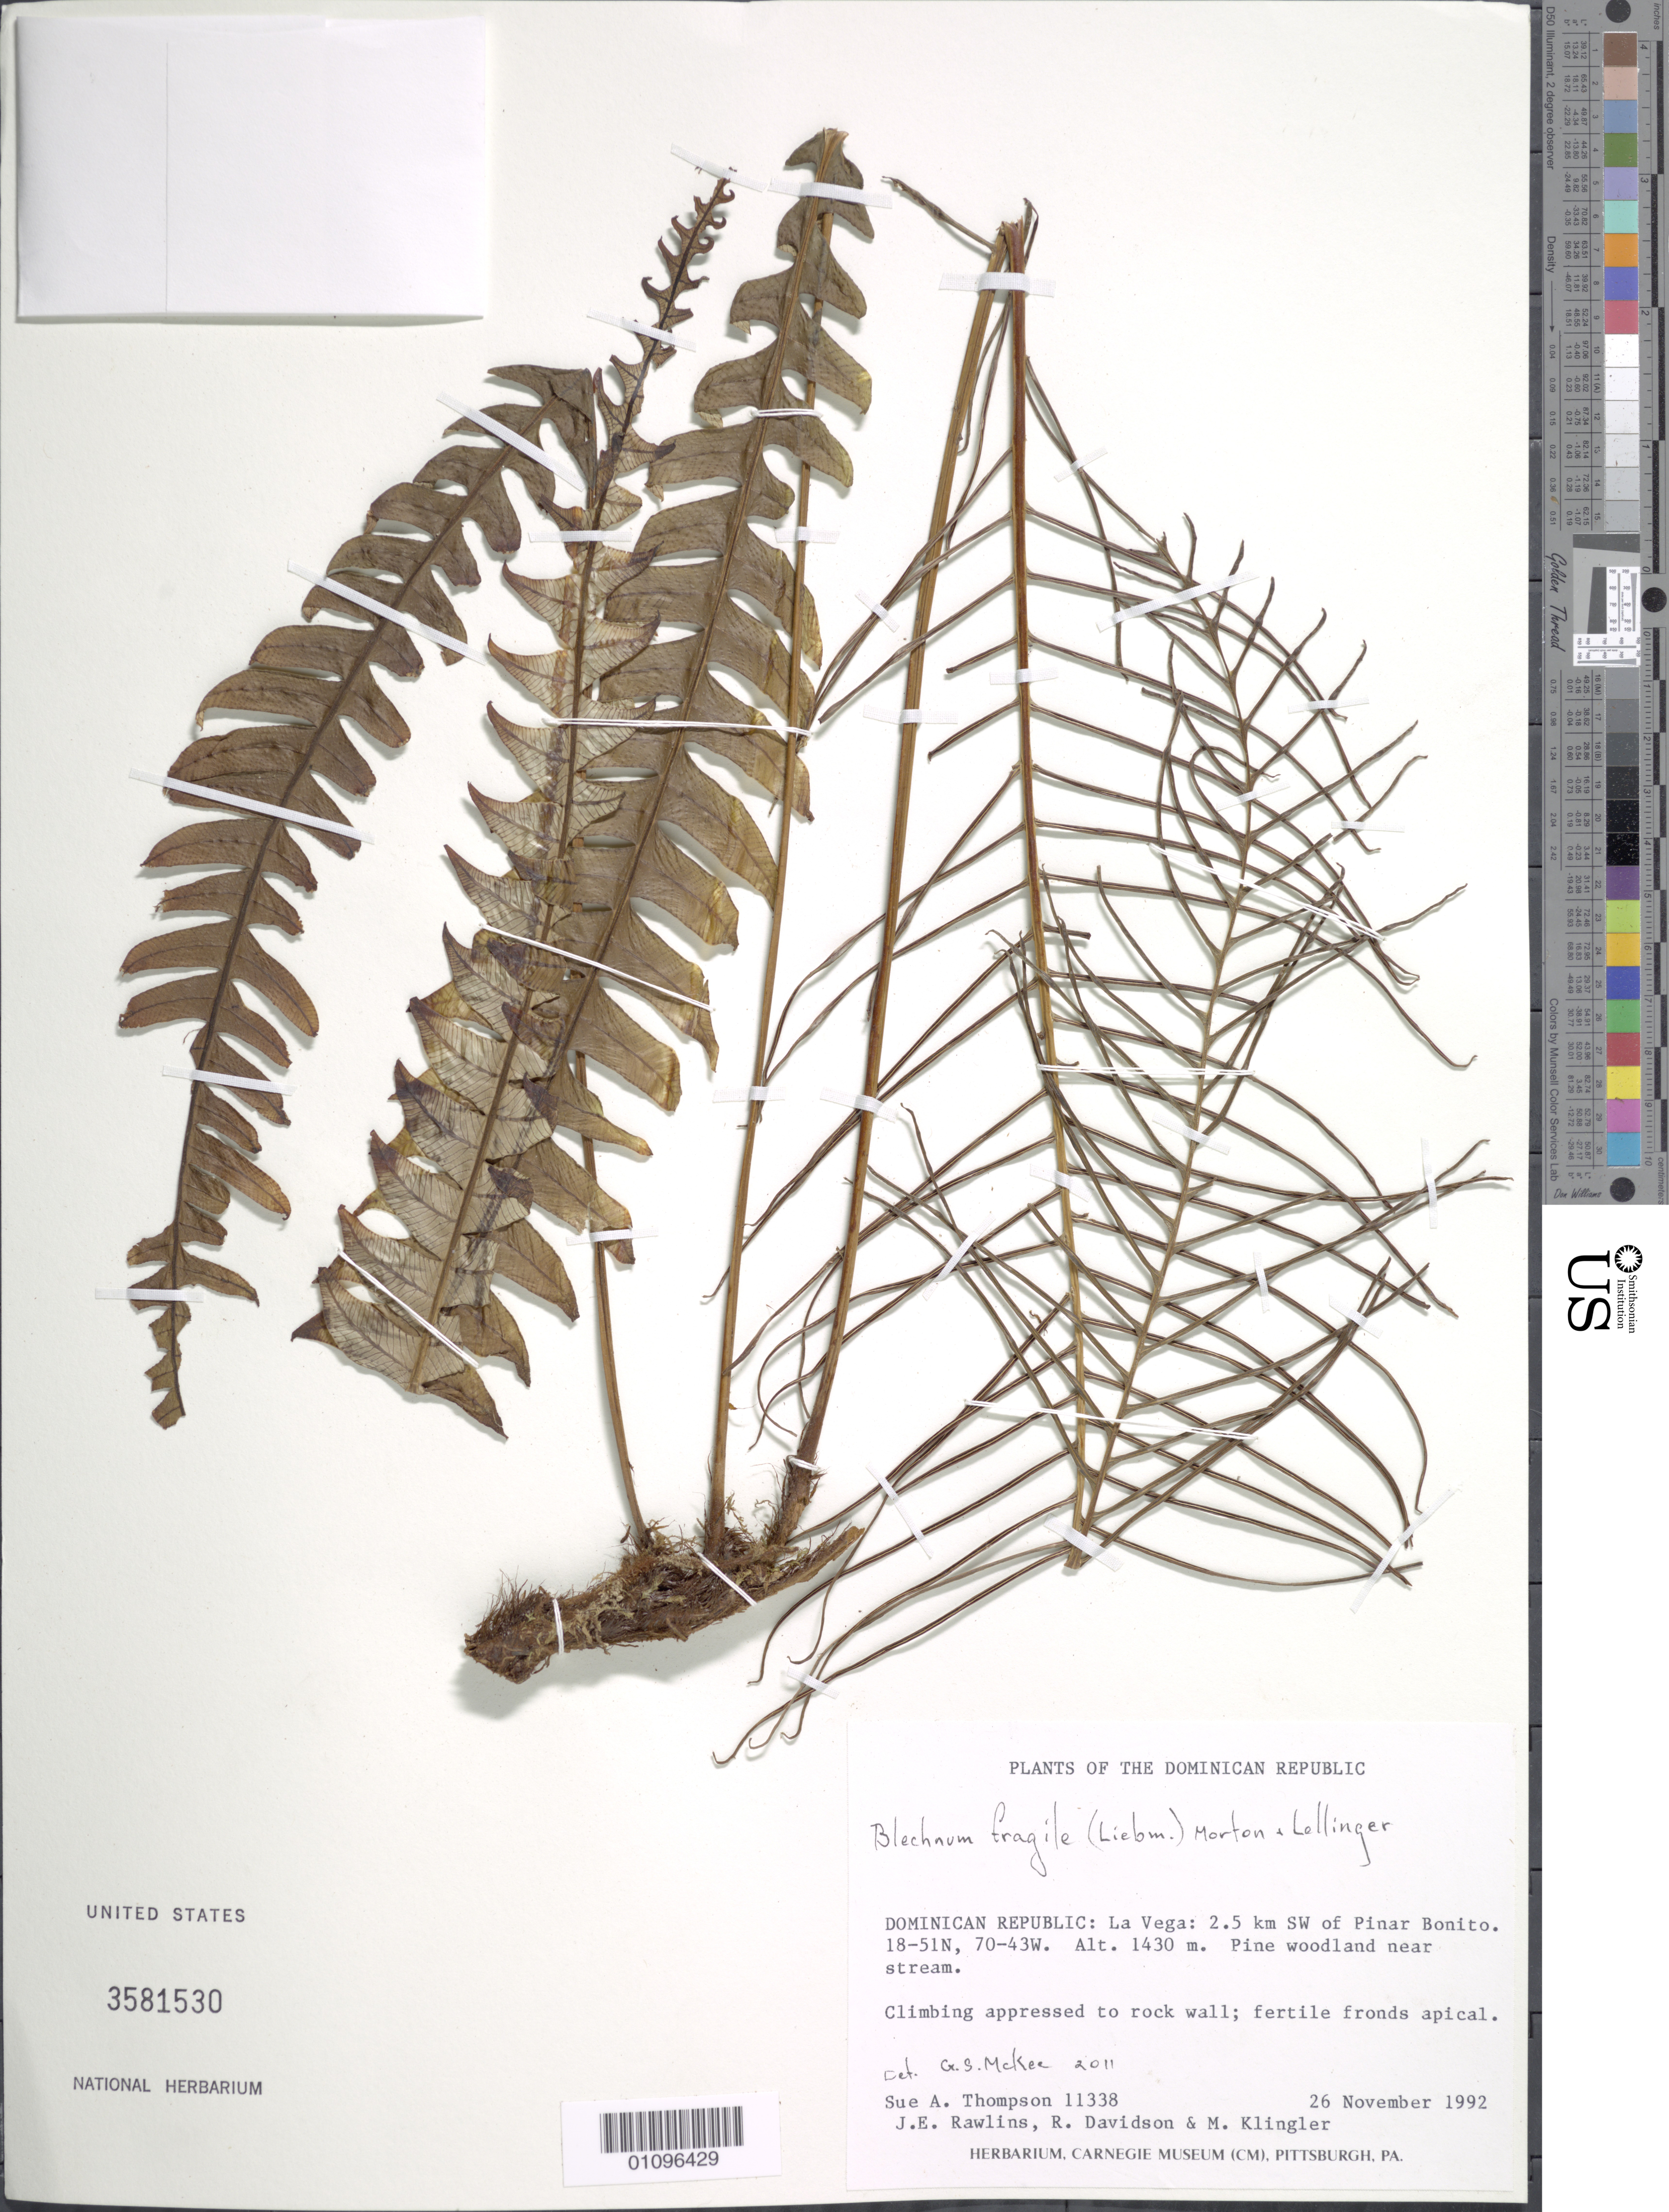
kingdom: Plantae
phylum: Tracheophyta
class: Polypodiopsida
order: Polypodiales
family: Blechnaceae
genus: Blechnum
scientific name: Blechnum fragile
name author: (Liebm.) C.V. Morton & Lellinger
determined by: McKee, G. S., (US), NMNH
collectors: S. A. Thompson, J. Rawlins, R. Davidson & M. Klingler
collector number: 11338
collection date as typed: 26 Nov 1992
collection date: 1992-11-26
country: Dominican Republic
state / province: La Vega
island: Hispaniola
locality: Pinar Bonito, 2.5 km SW of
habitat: Pine woodland near stream near stream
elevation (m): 1430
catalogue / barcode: US 3581530